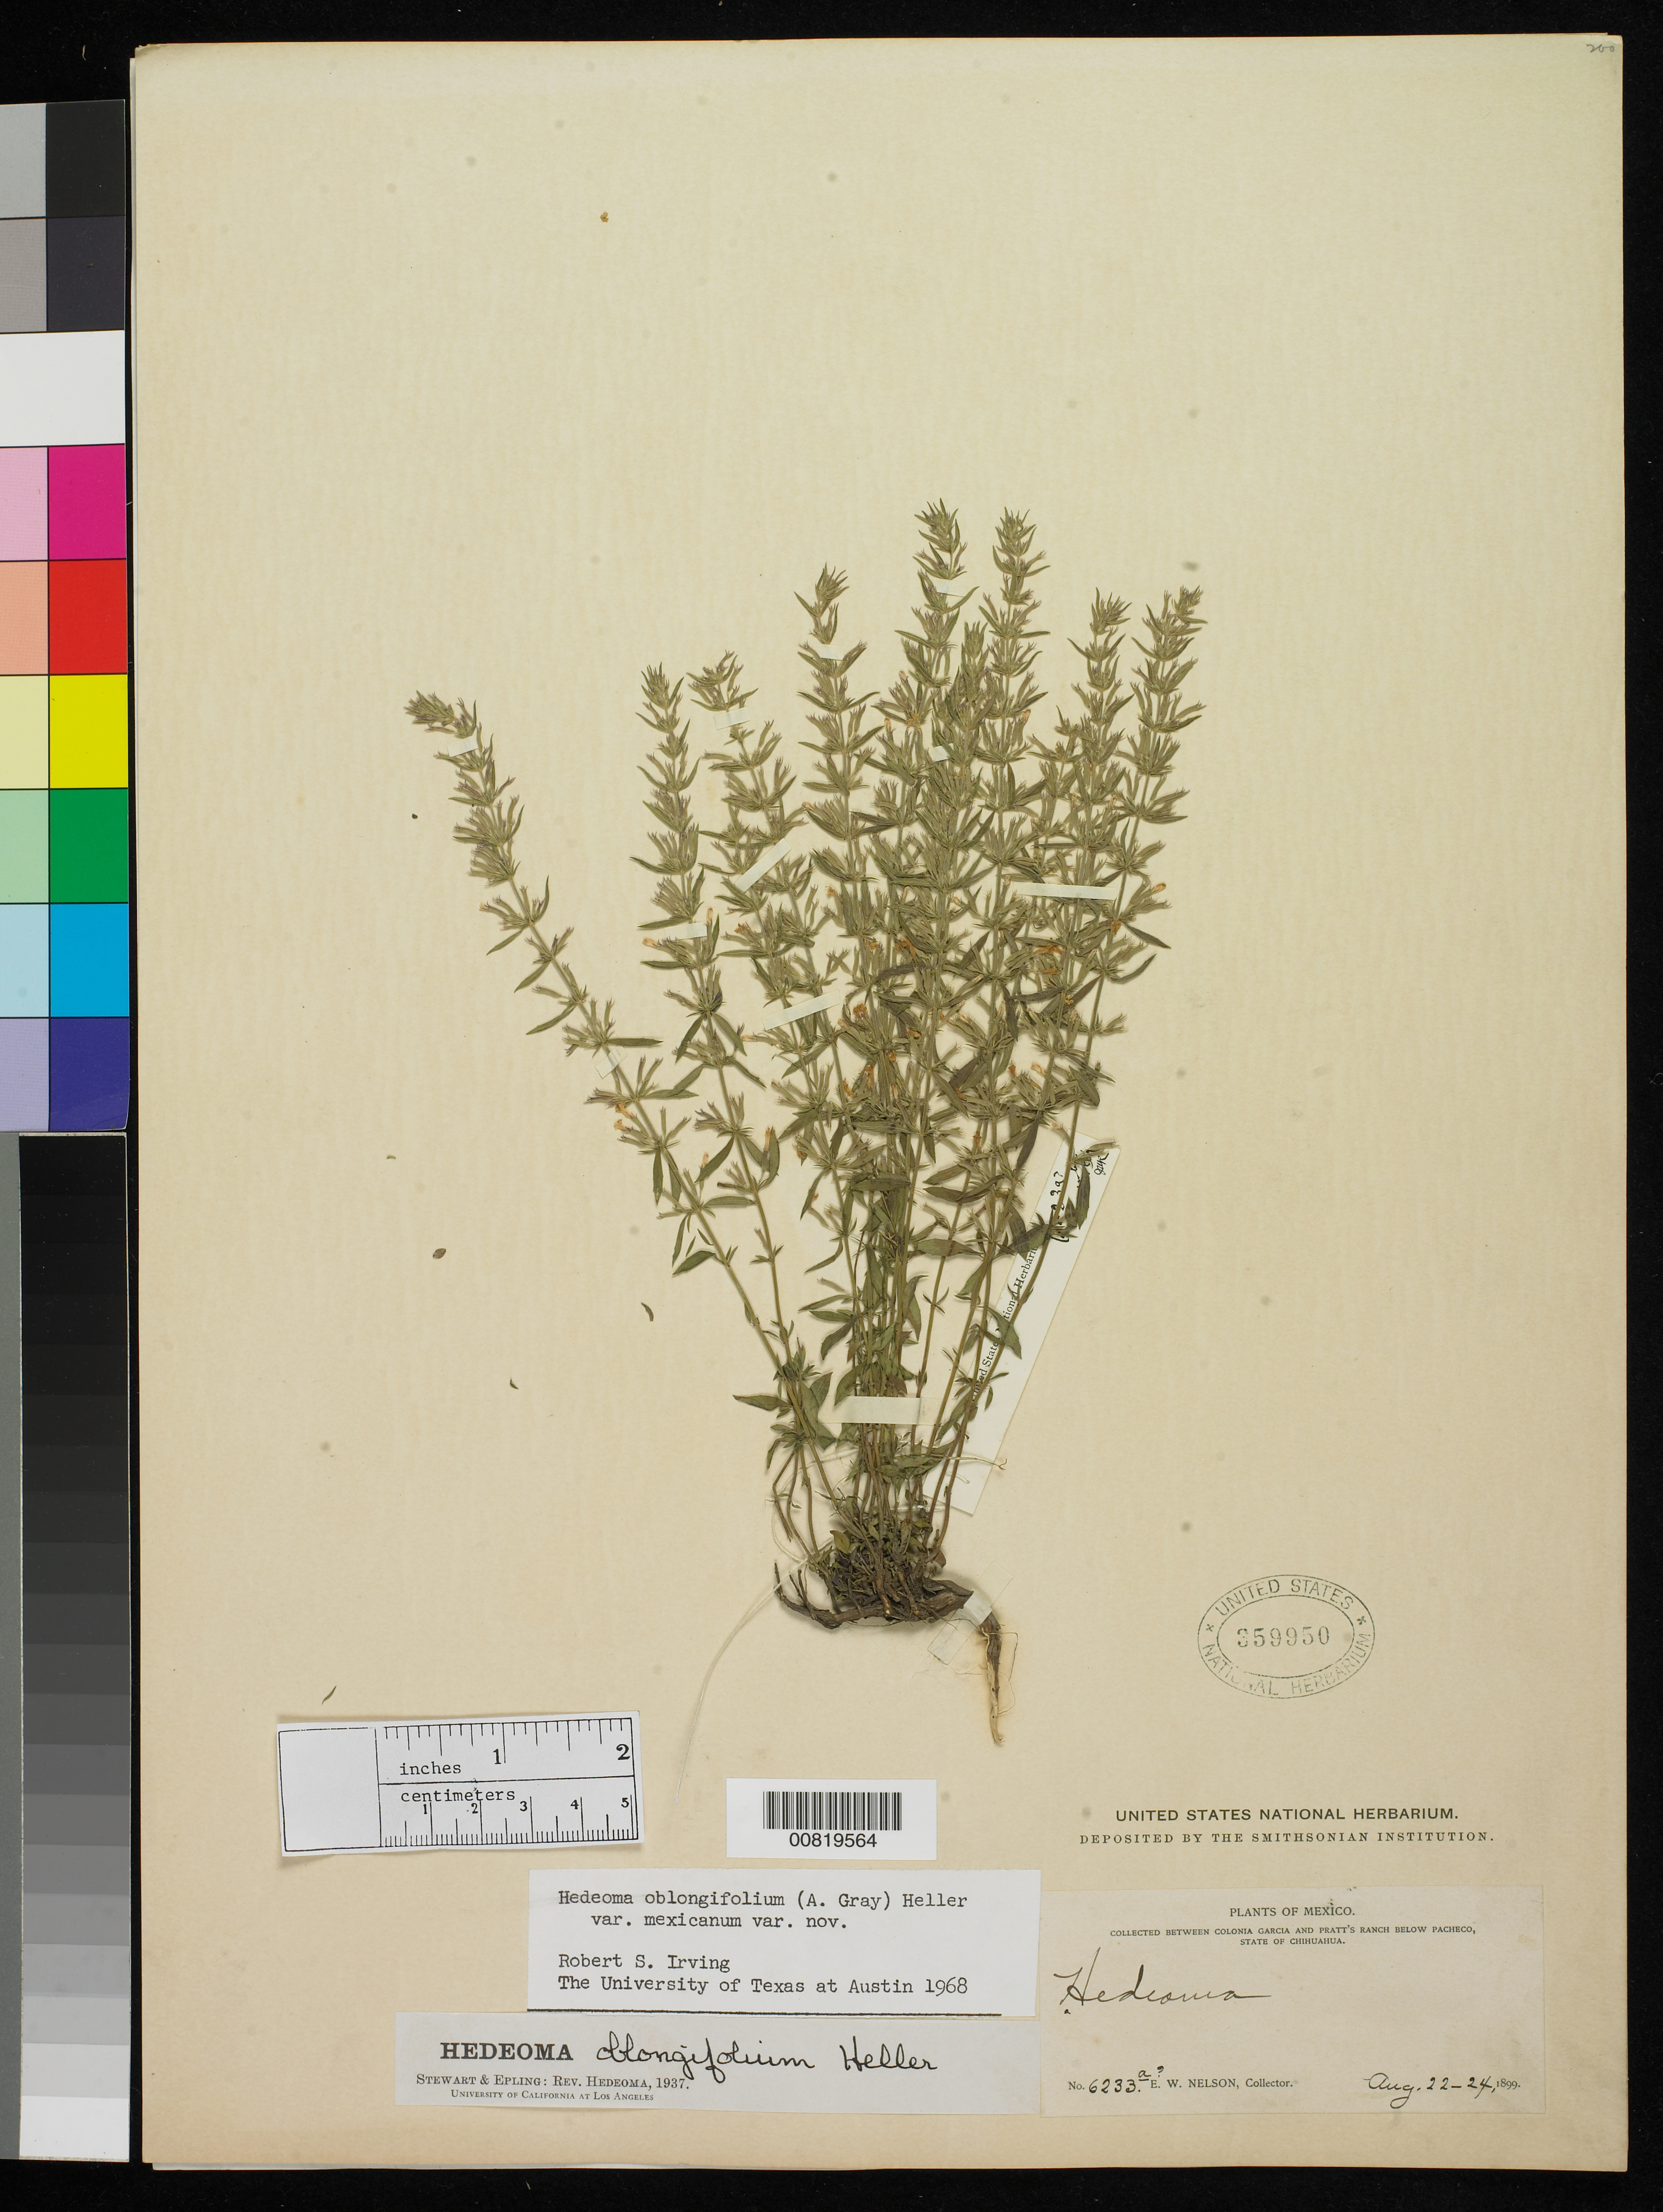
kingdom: Plantae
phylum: Tracheophyta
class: Magnoliopsida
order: Lamiales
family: Lamiaceae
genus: Hedeoma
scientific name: Hedeoma oblongifolia var. mexicana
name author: (A. Gray) A. Heller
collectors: E. W. Nelson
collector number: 6233a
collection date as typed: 22 Aug 1899 to 24 Aug 1899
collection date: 1899-08-22/1899-08-24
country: Mexico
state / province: Chihuahua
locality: Between Colonia García and Pratt's Ranch below Pacheco, Chihuahua.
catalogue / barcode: US 359950